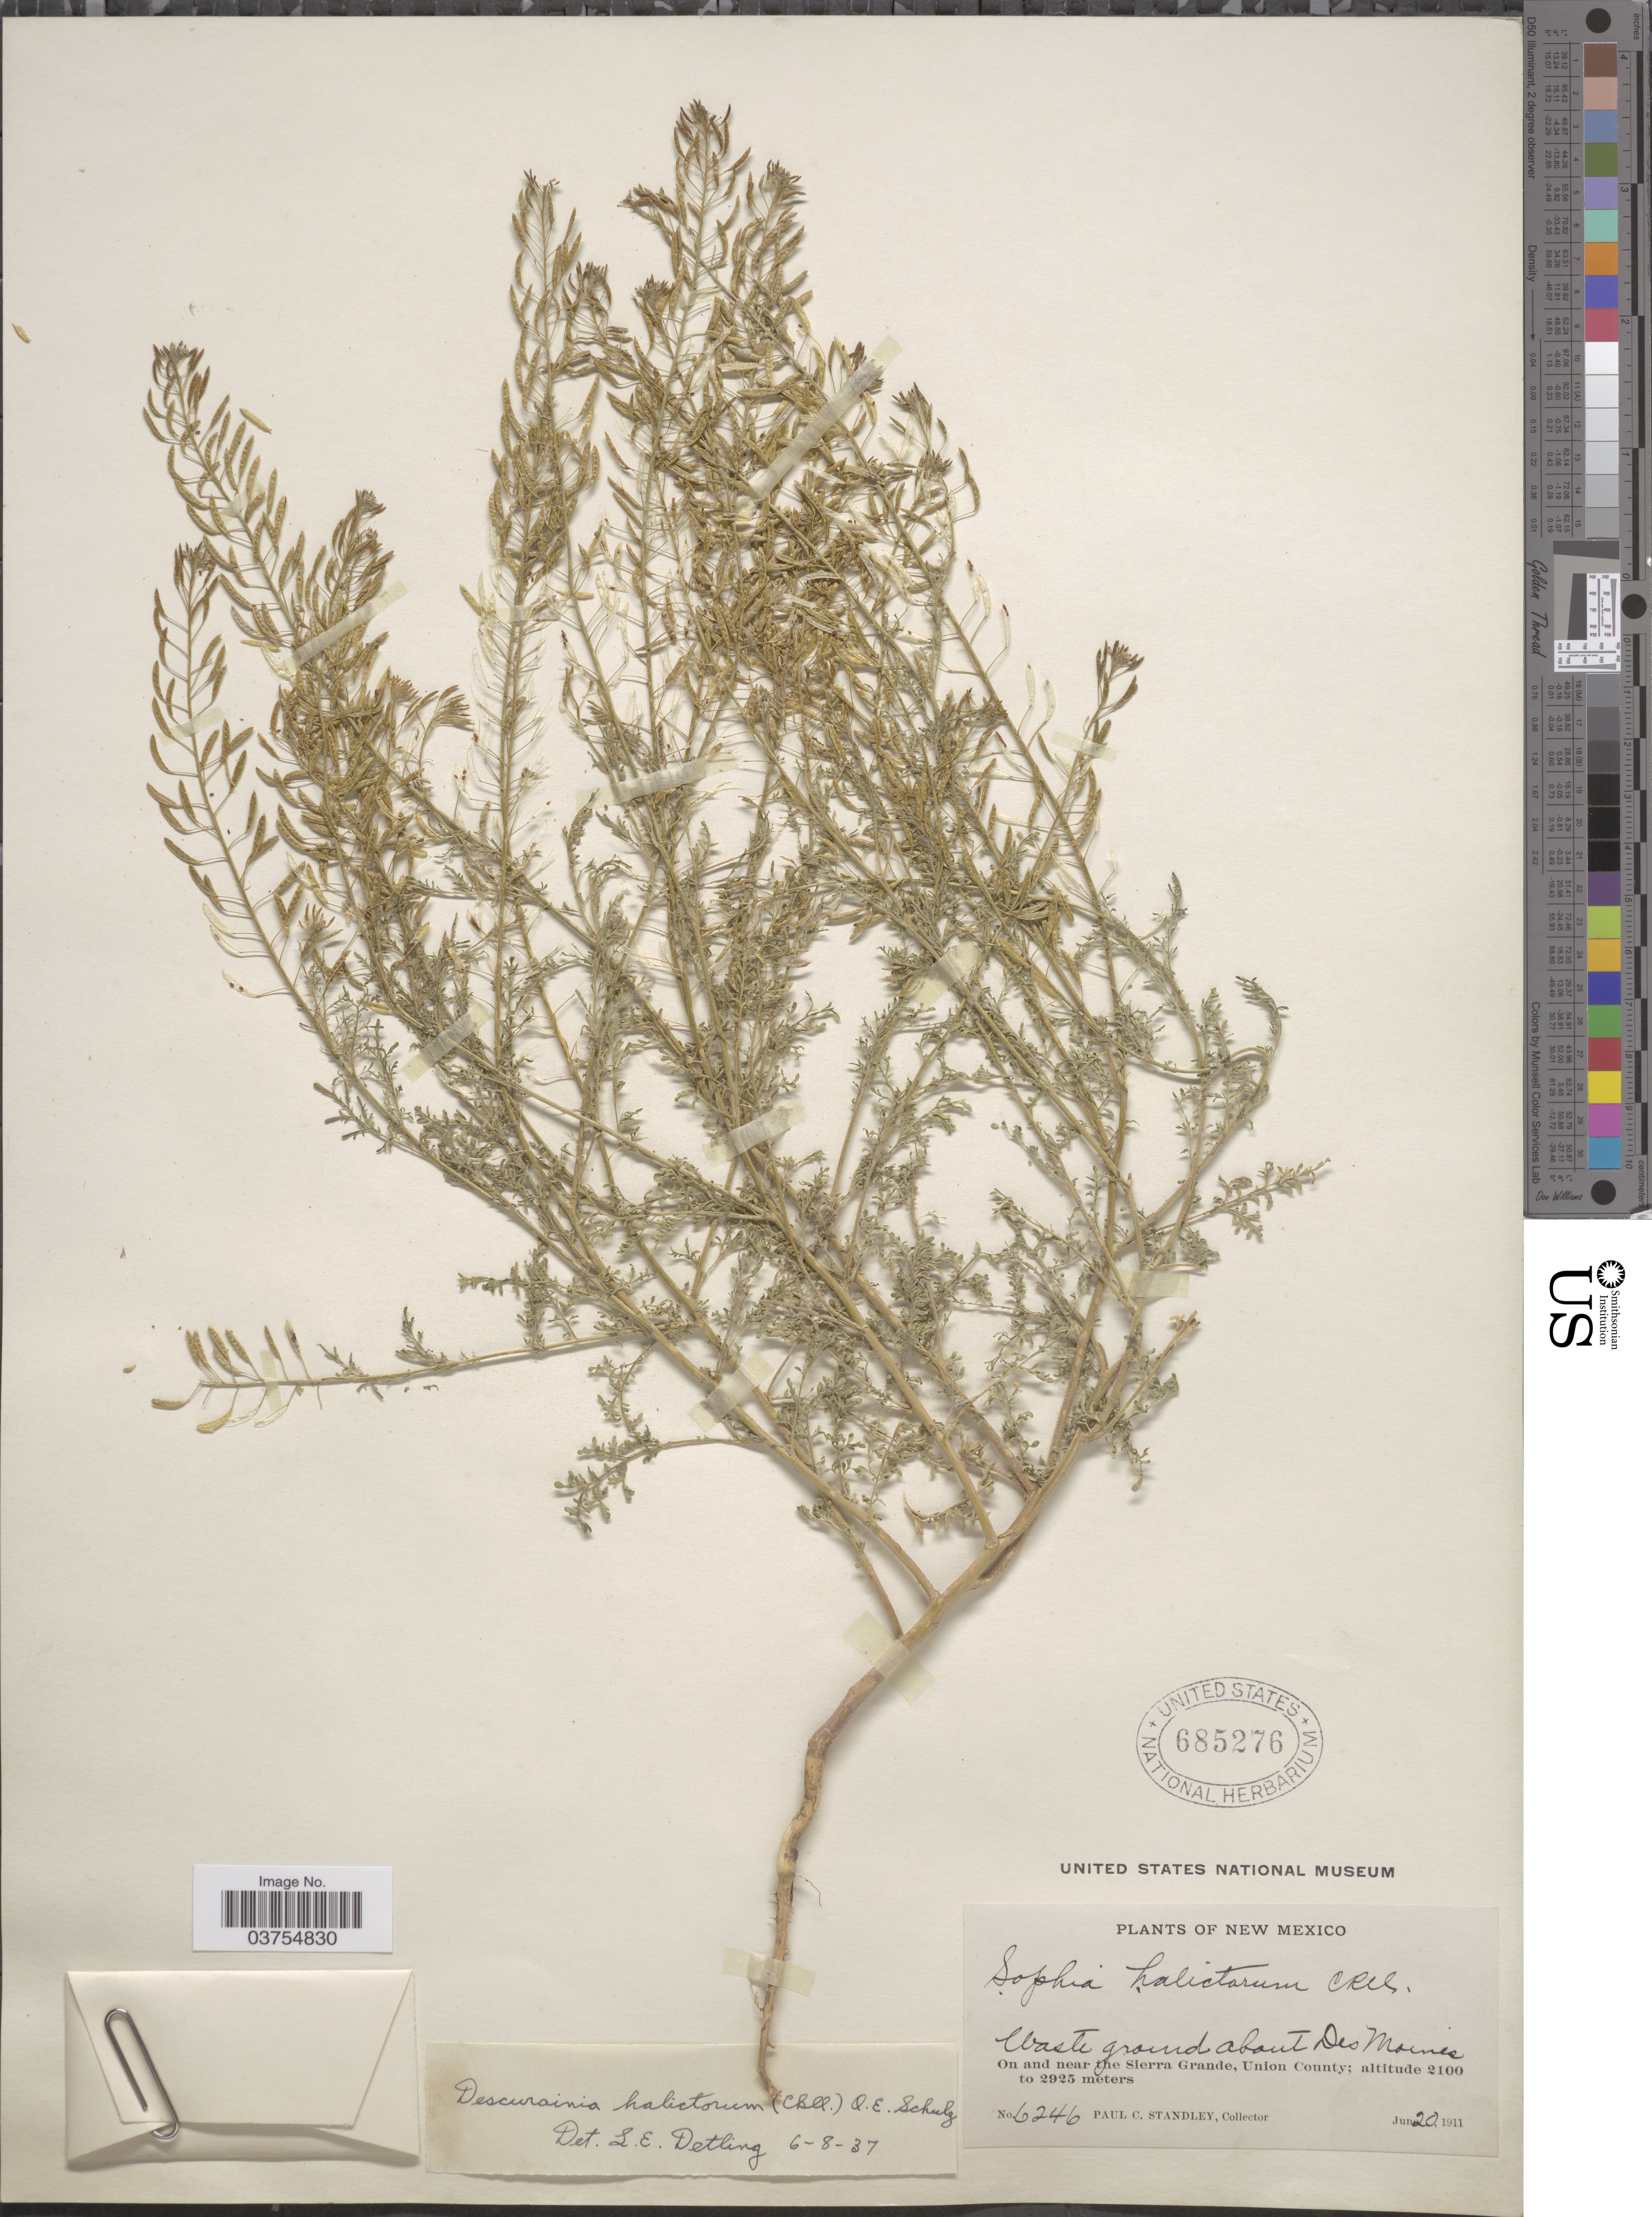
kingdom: Plantae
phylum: Tracheophyta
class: Magnoliopsida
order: Brassicales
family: Brassicaceae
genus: Descurainia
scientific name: Descurainia pinnata subsp. halictorum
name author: (Cockerell) Detling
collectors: P. C. Standley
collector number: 6246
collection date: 1911-06-20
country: United States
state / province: New Mexico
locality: Waste ground about Des Moines. On and near the Sierra Grande, Union County.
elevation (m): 2100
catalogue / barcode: US 685276